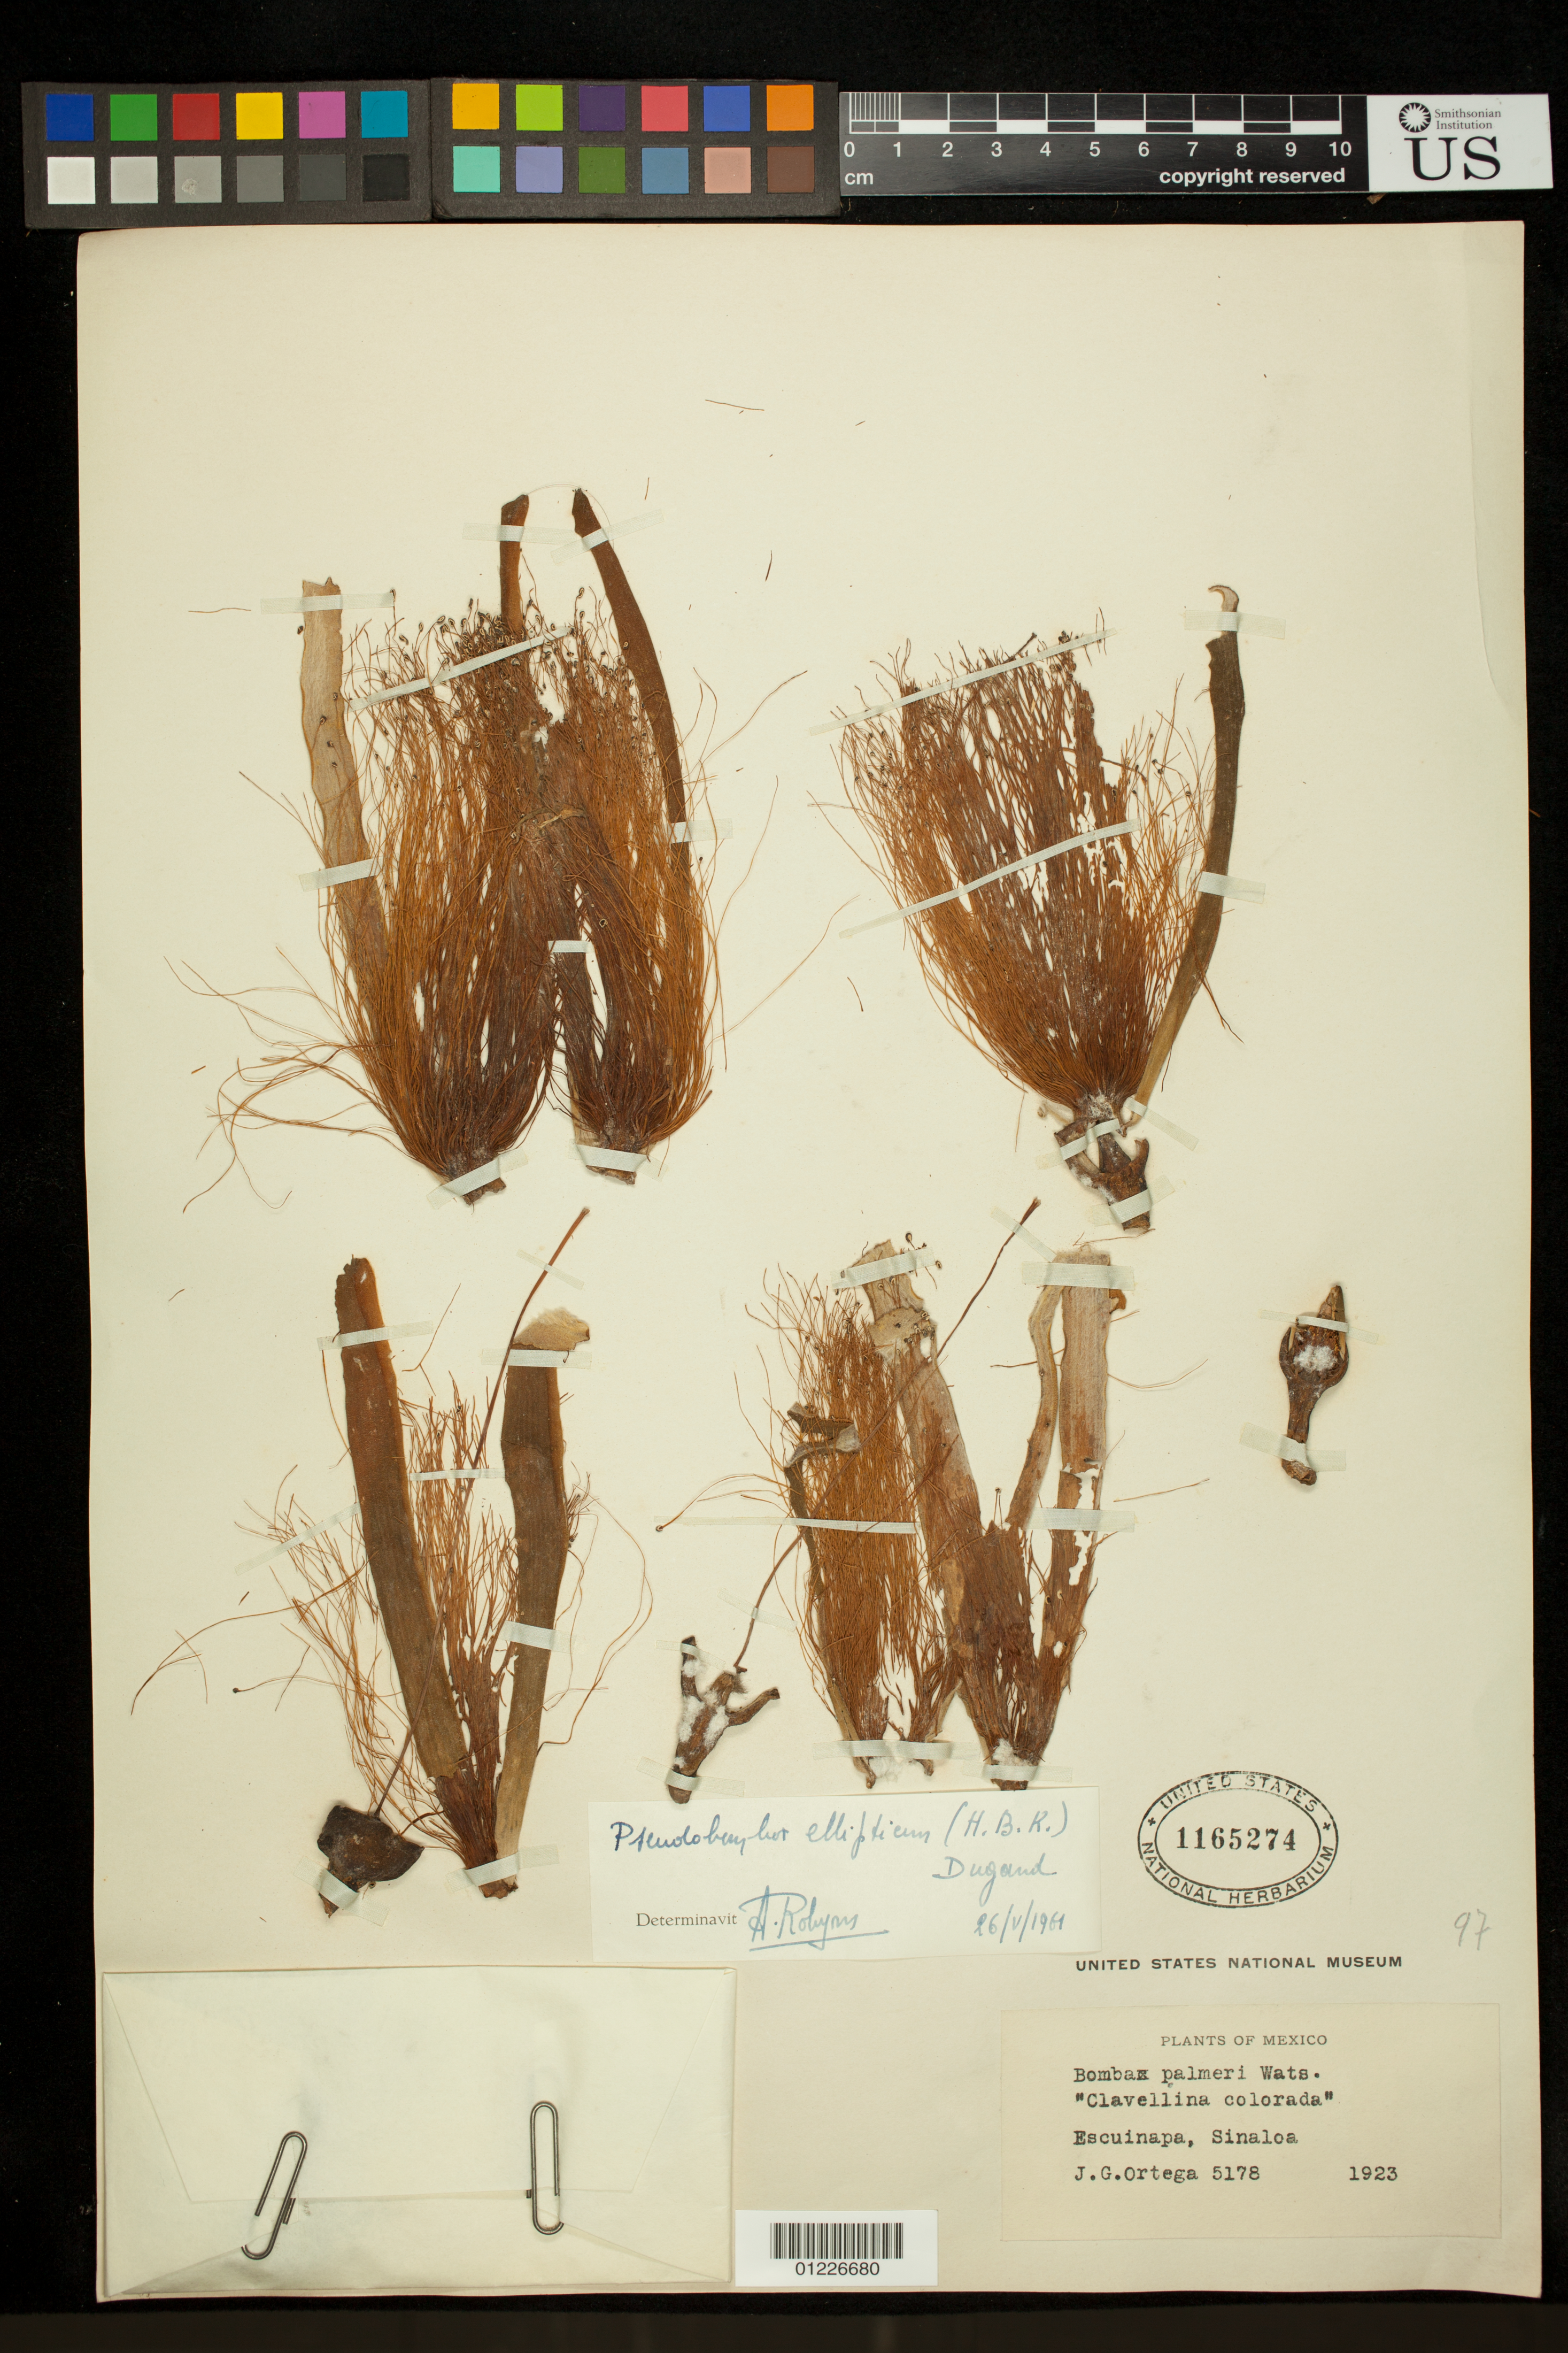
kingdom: Plantae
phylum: Tracheophyta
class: Magnoliopsida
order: Malvales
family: Malvaceae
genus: Pseudobombax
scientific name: Pseudobombax ellipticum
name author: (Kunth) Dugand G.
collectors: J. Ortega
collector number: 5178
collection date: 1923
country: Mexico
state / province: Sinaloa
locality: Escuinapa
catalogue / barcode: US 1165274